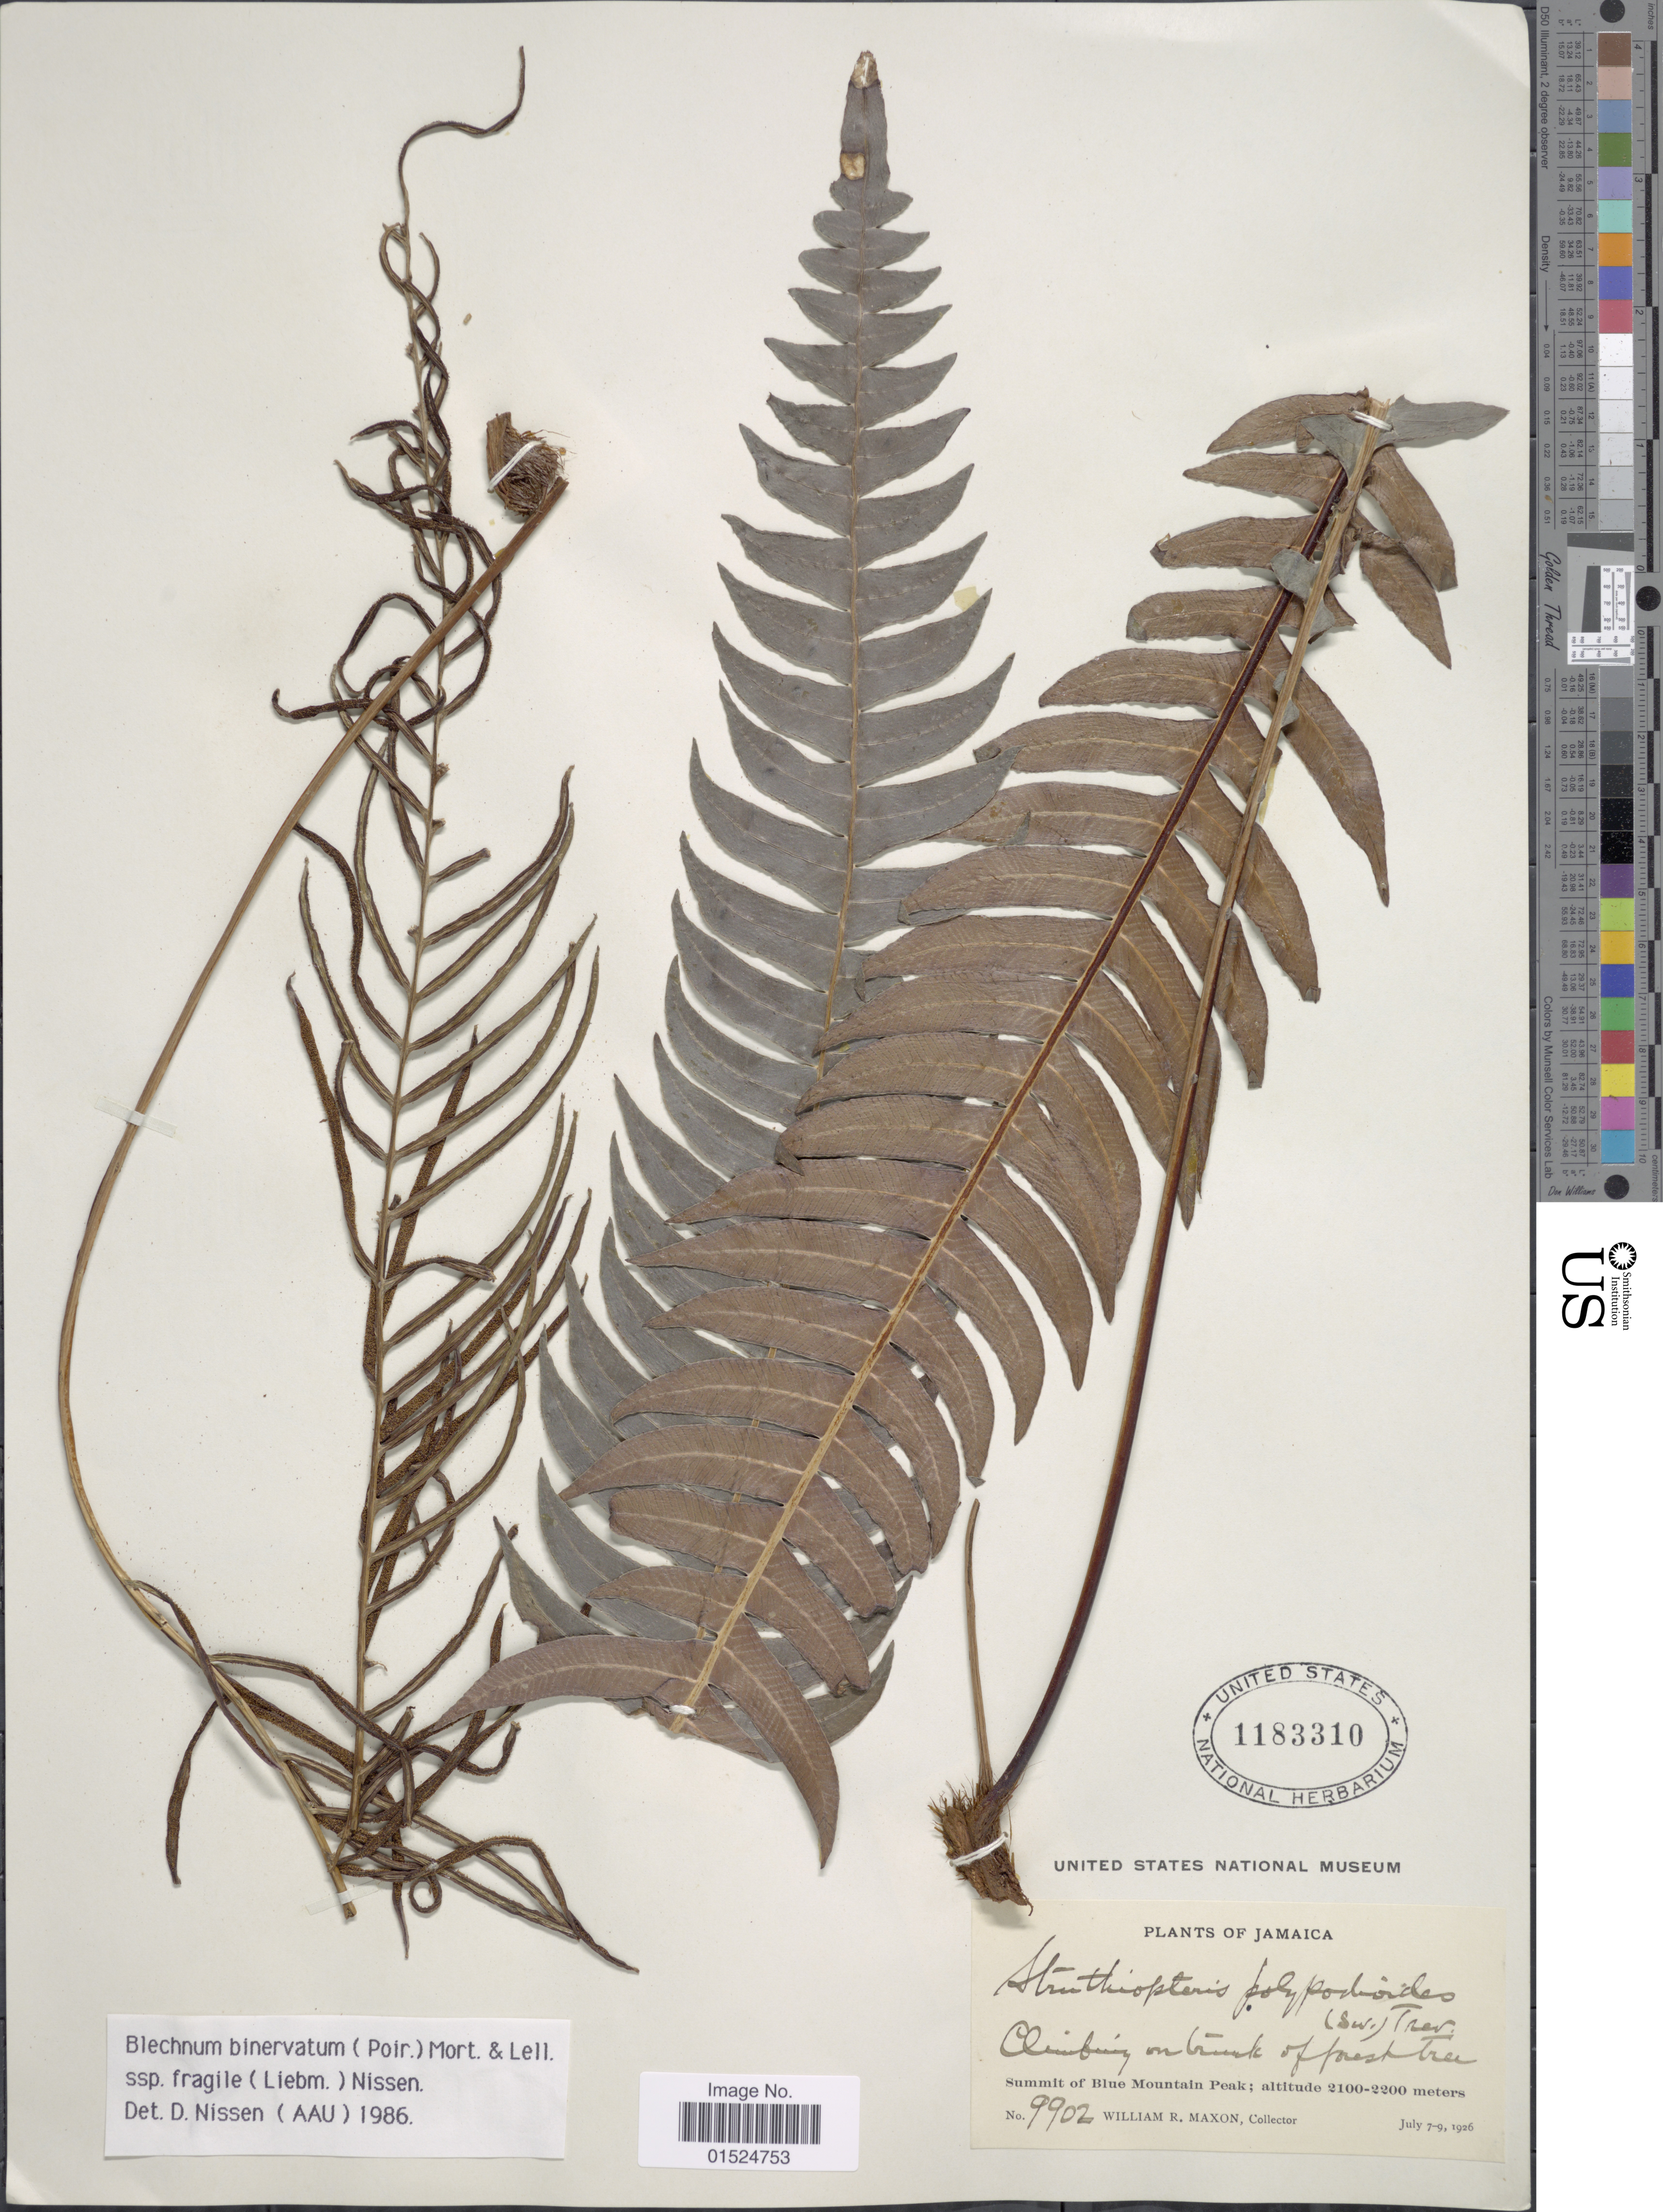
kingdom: Plantae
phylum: Tracheophyta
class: Polypodiopsida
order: Polypodiales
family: Blechnaceae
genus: Blechnum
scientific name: Blechnum fragile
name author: (Liebm.) C.V. Morton & Lellinger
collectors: W. R. Maxon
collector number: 9902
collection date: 1926-07-07/1926-07-09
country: Jamaica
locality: Summit of Blue Mountain Peak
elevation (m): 2100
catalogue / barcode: US 1183310